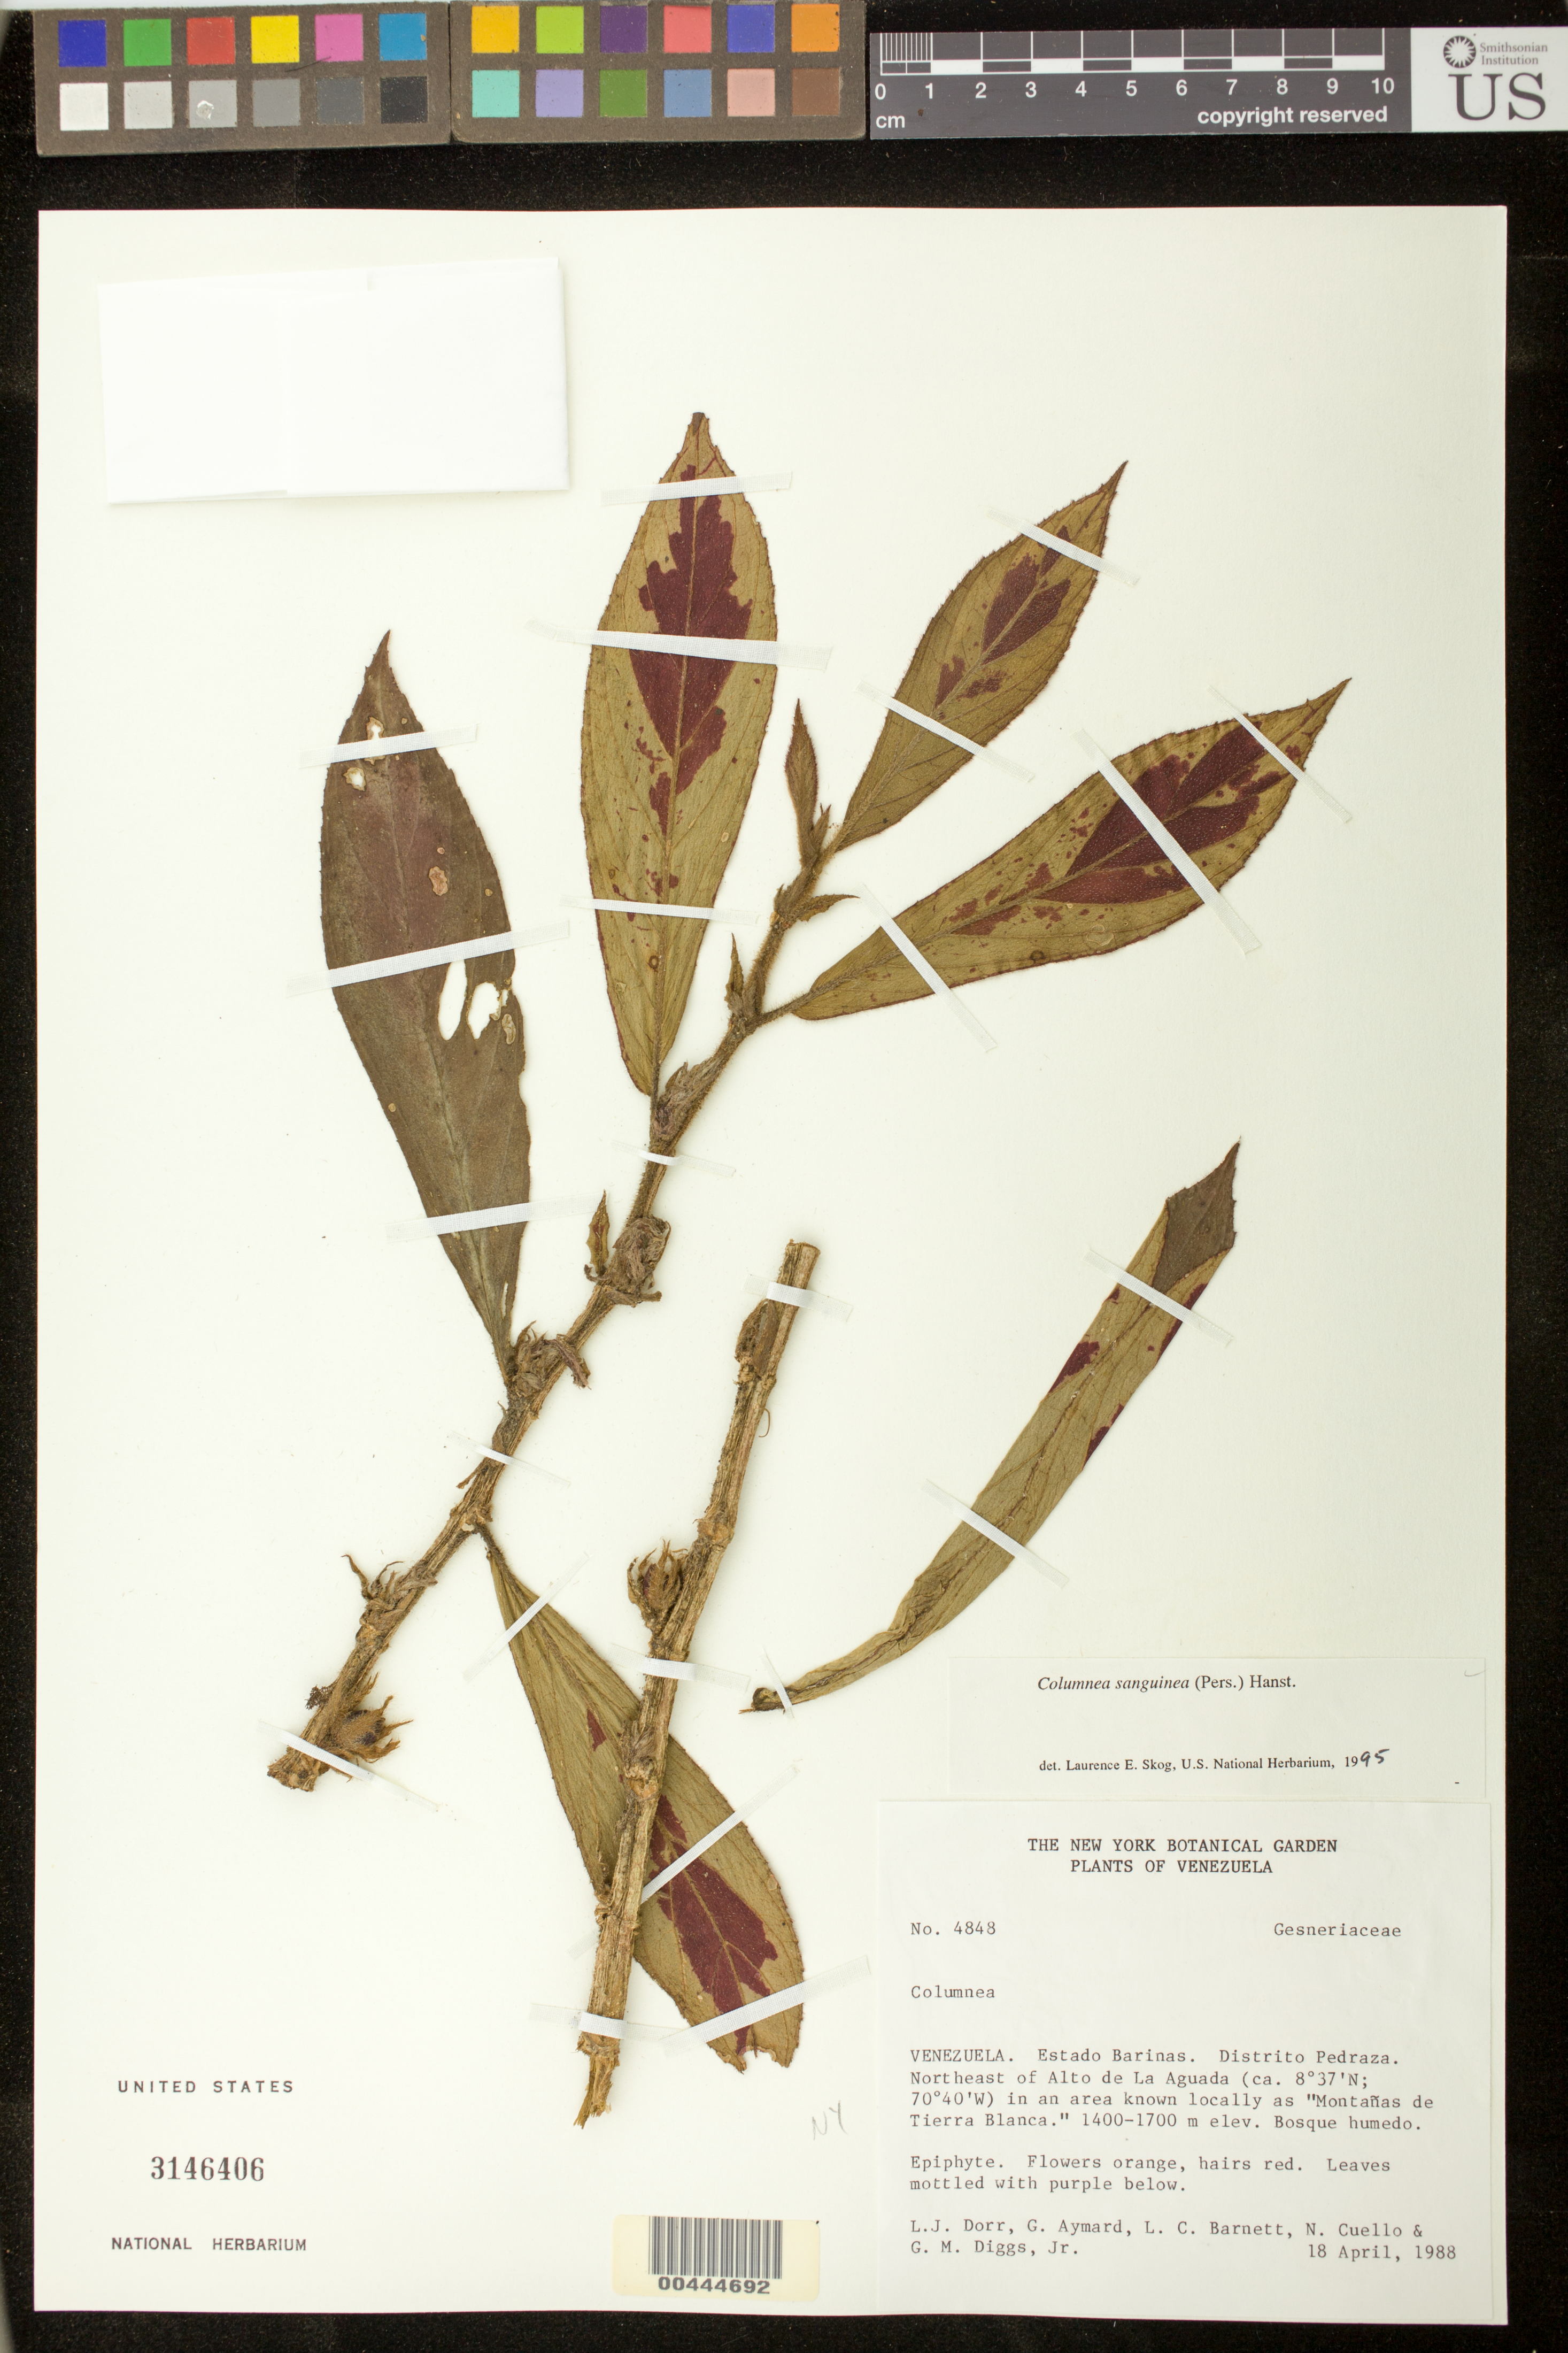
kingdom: Plantae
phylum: Tracheophyta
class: Magnoliopsida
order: Lamiales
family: Gesneriaceae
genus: Columnea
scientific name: Columnea sanguinea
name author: (Pers.) Hanst.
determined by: Clark, J. L., (SEL), The Marie Selby Botanical Garden (UNITED STATES)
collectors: L. J. Dorr, G. A. Aymard, L. C. Barnett, N. L. Cuello & G. Diggs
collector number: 4848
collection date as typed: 18 Apr 1988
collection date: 1988-04-18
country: Venezuela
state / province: Barinas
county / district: Pedraza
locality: NE of Alto de La Aguada in an area known locally as 'Montañas de Tierra Blanca"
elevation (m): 1400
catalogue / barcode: US 3146406